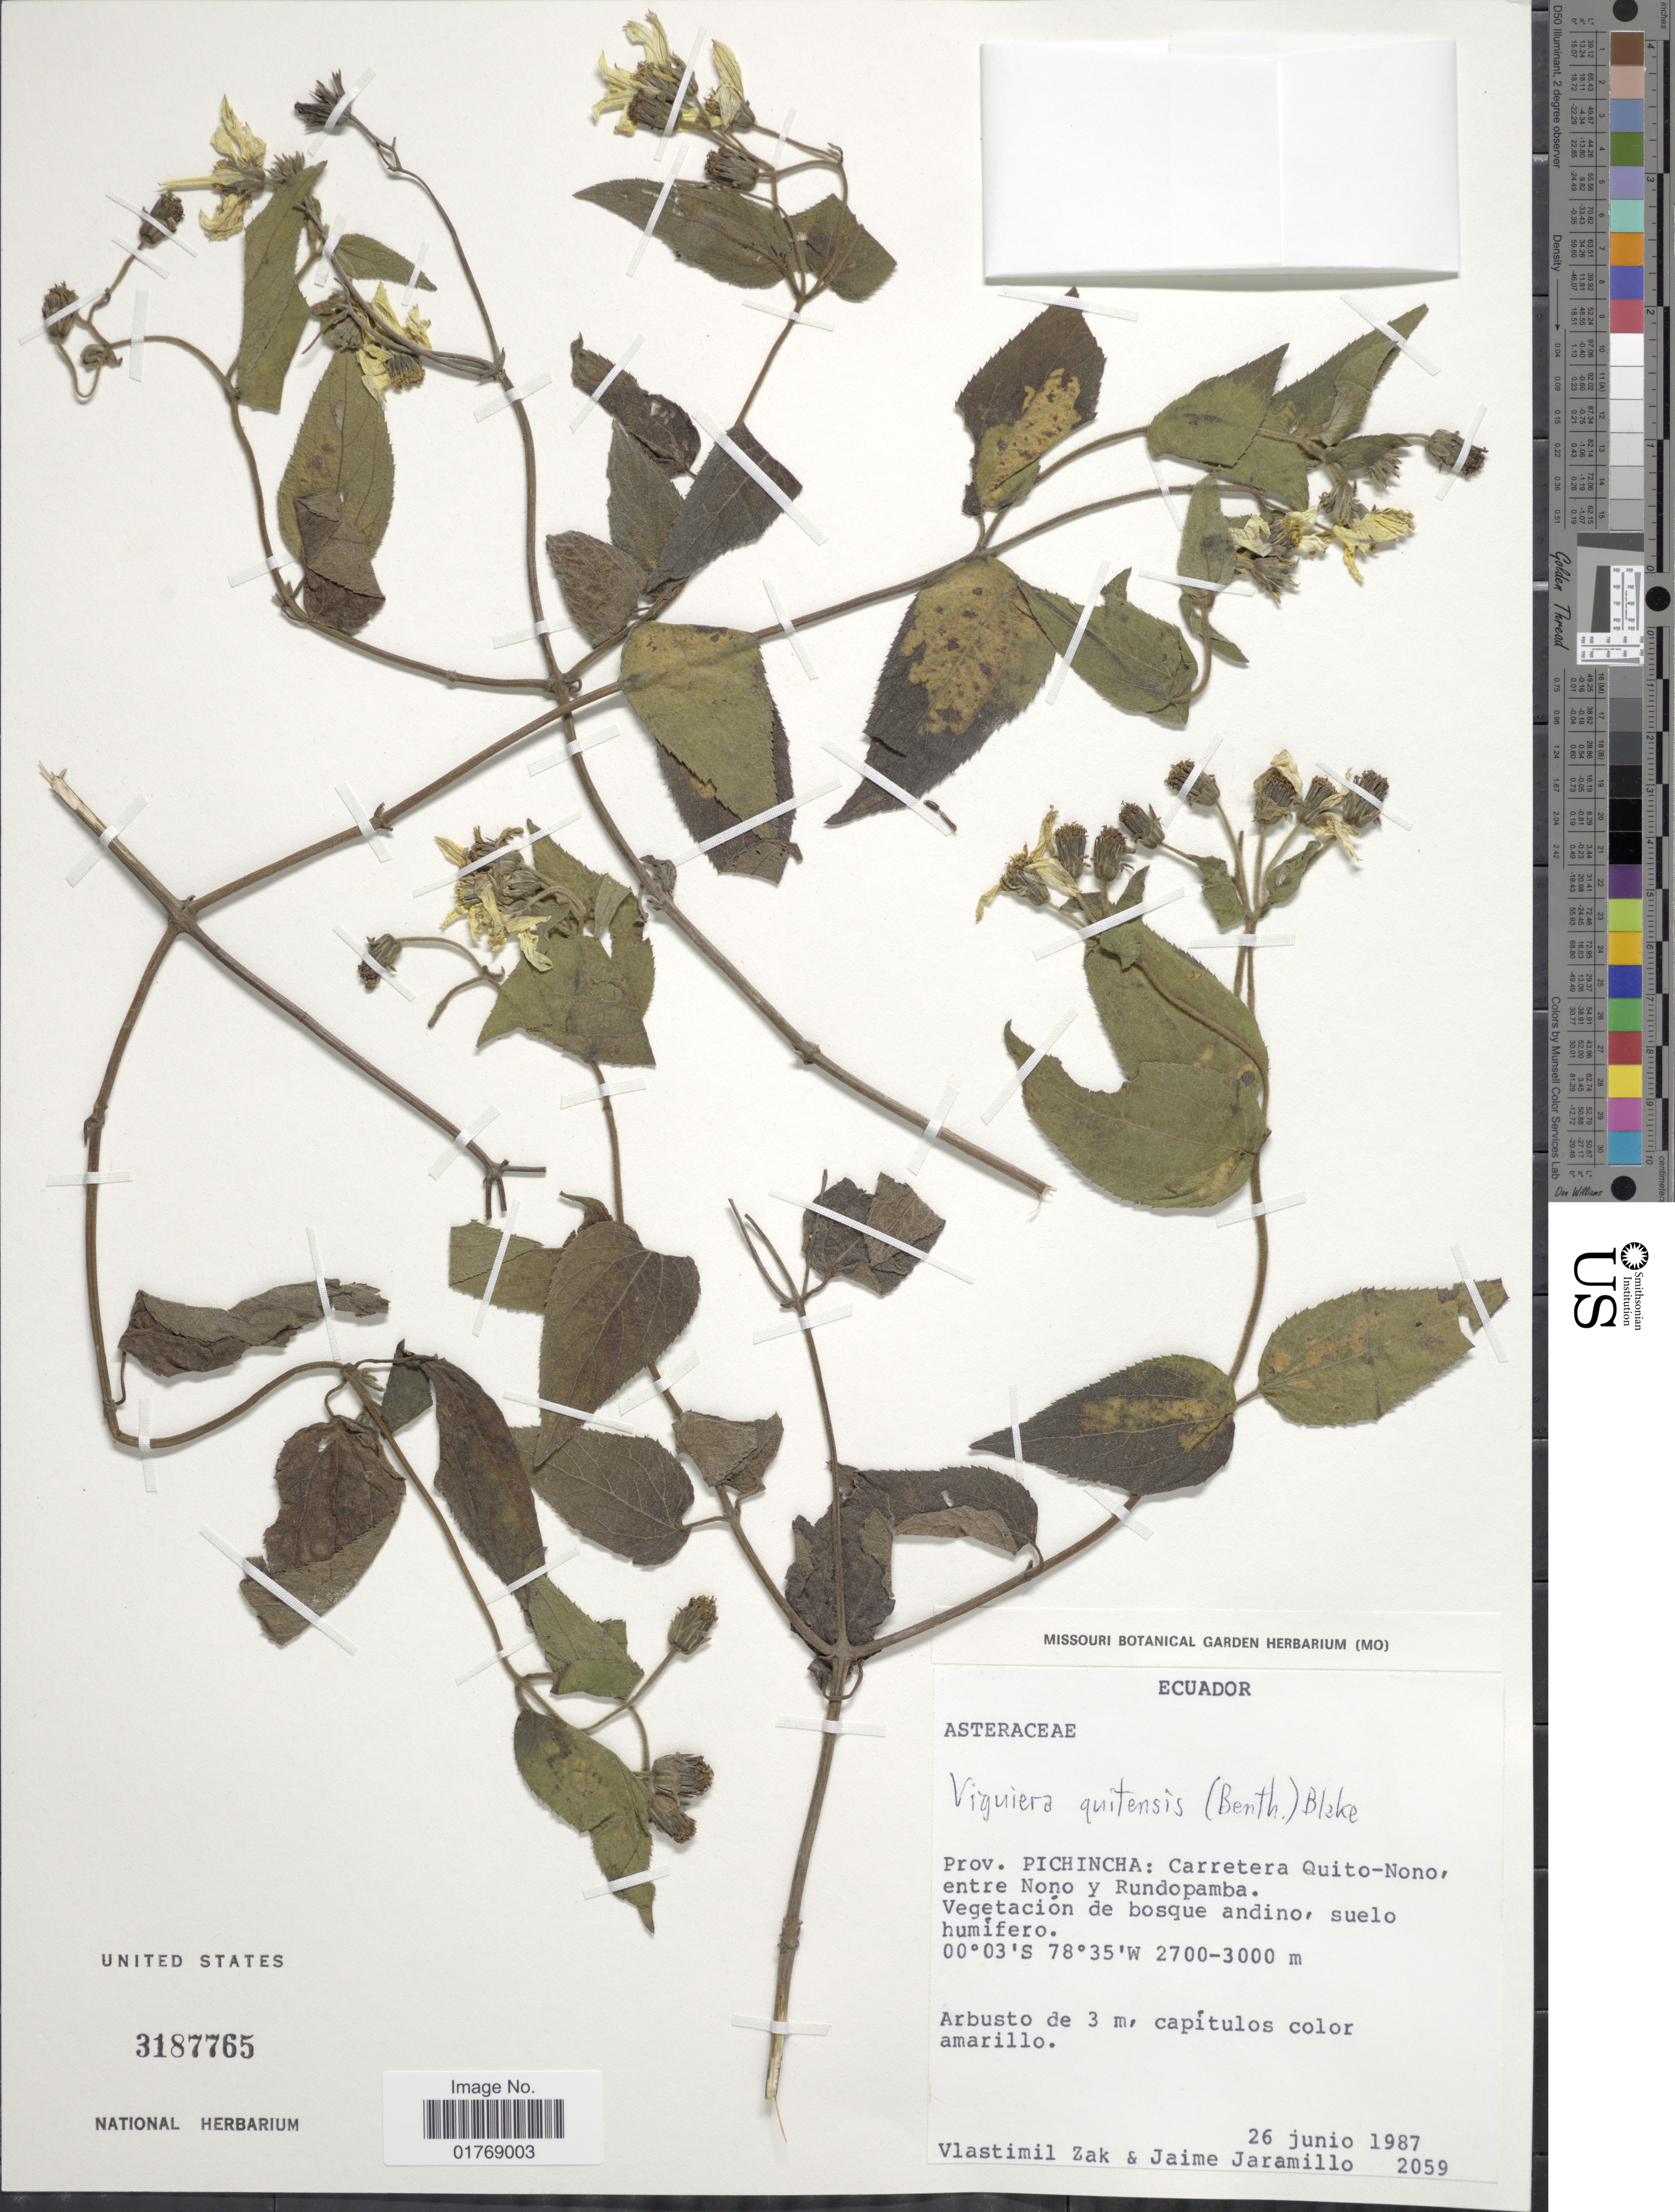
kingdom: Plantae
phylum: Tracheophyta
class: Magnoliopsida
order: Asterales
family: Asteraceae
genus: Viguiera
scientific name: Viguiera quitensis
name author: (Benth.) S.F. Blake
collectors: V. Zak & J. Jaramillo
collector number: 2059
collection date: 1987-06-26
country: Ecuador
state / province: Pichincha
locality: Prov. Pichincha: Carretera Quito-Nono, entre Nono y Rundopamba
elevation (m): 2700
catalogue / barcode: US 3187765